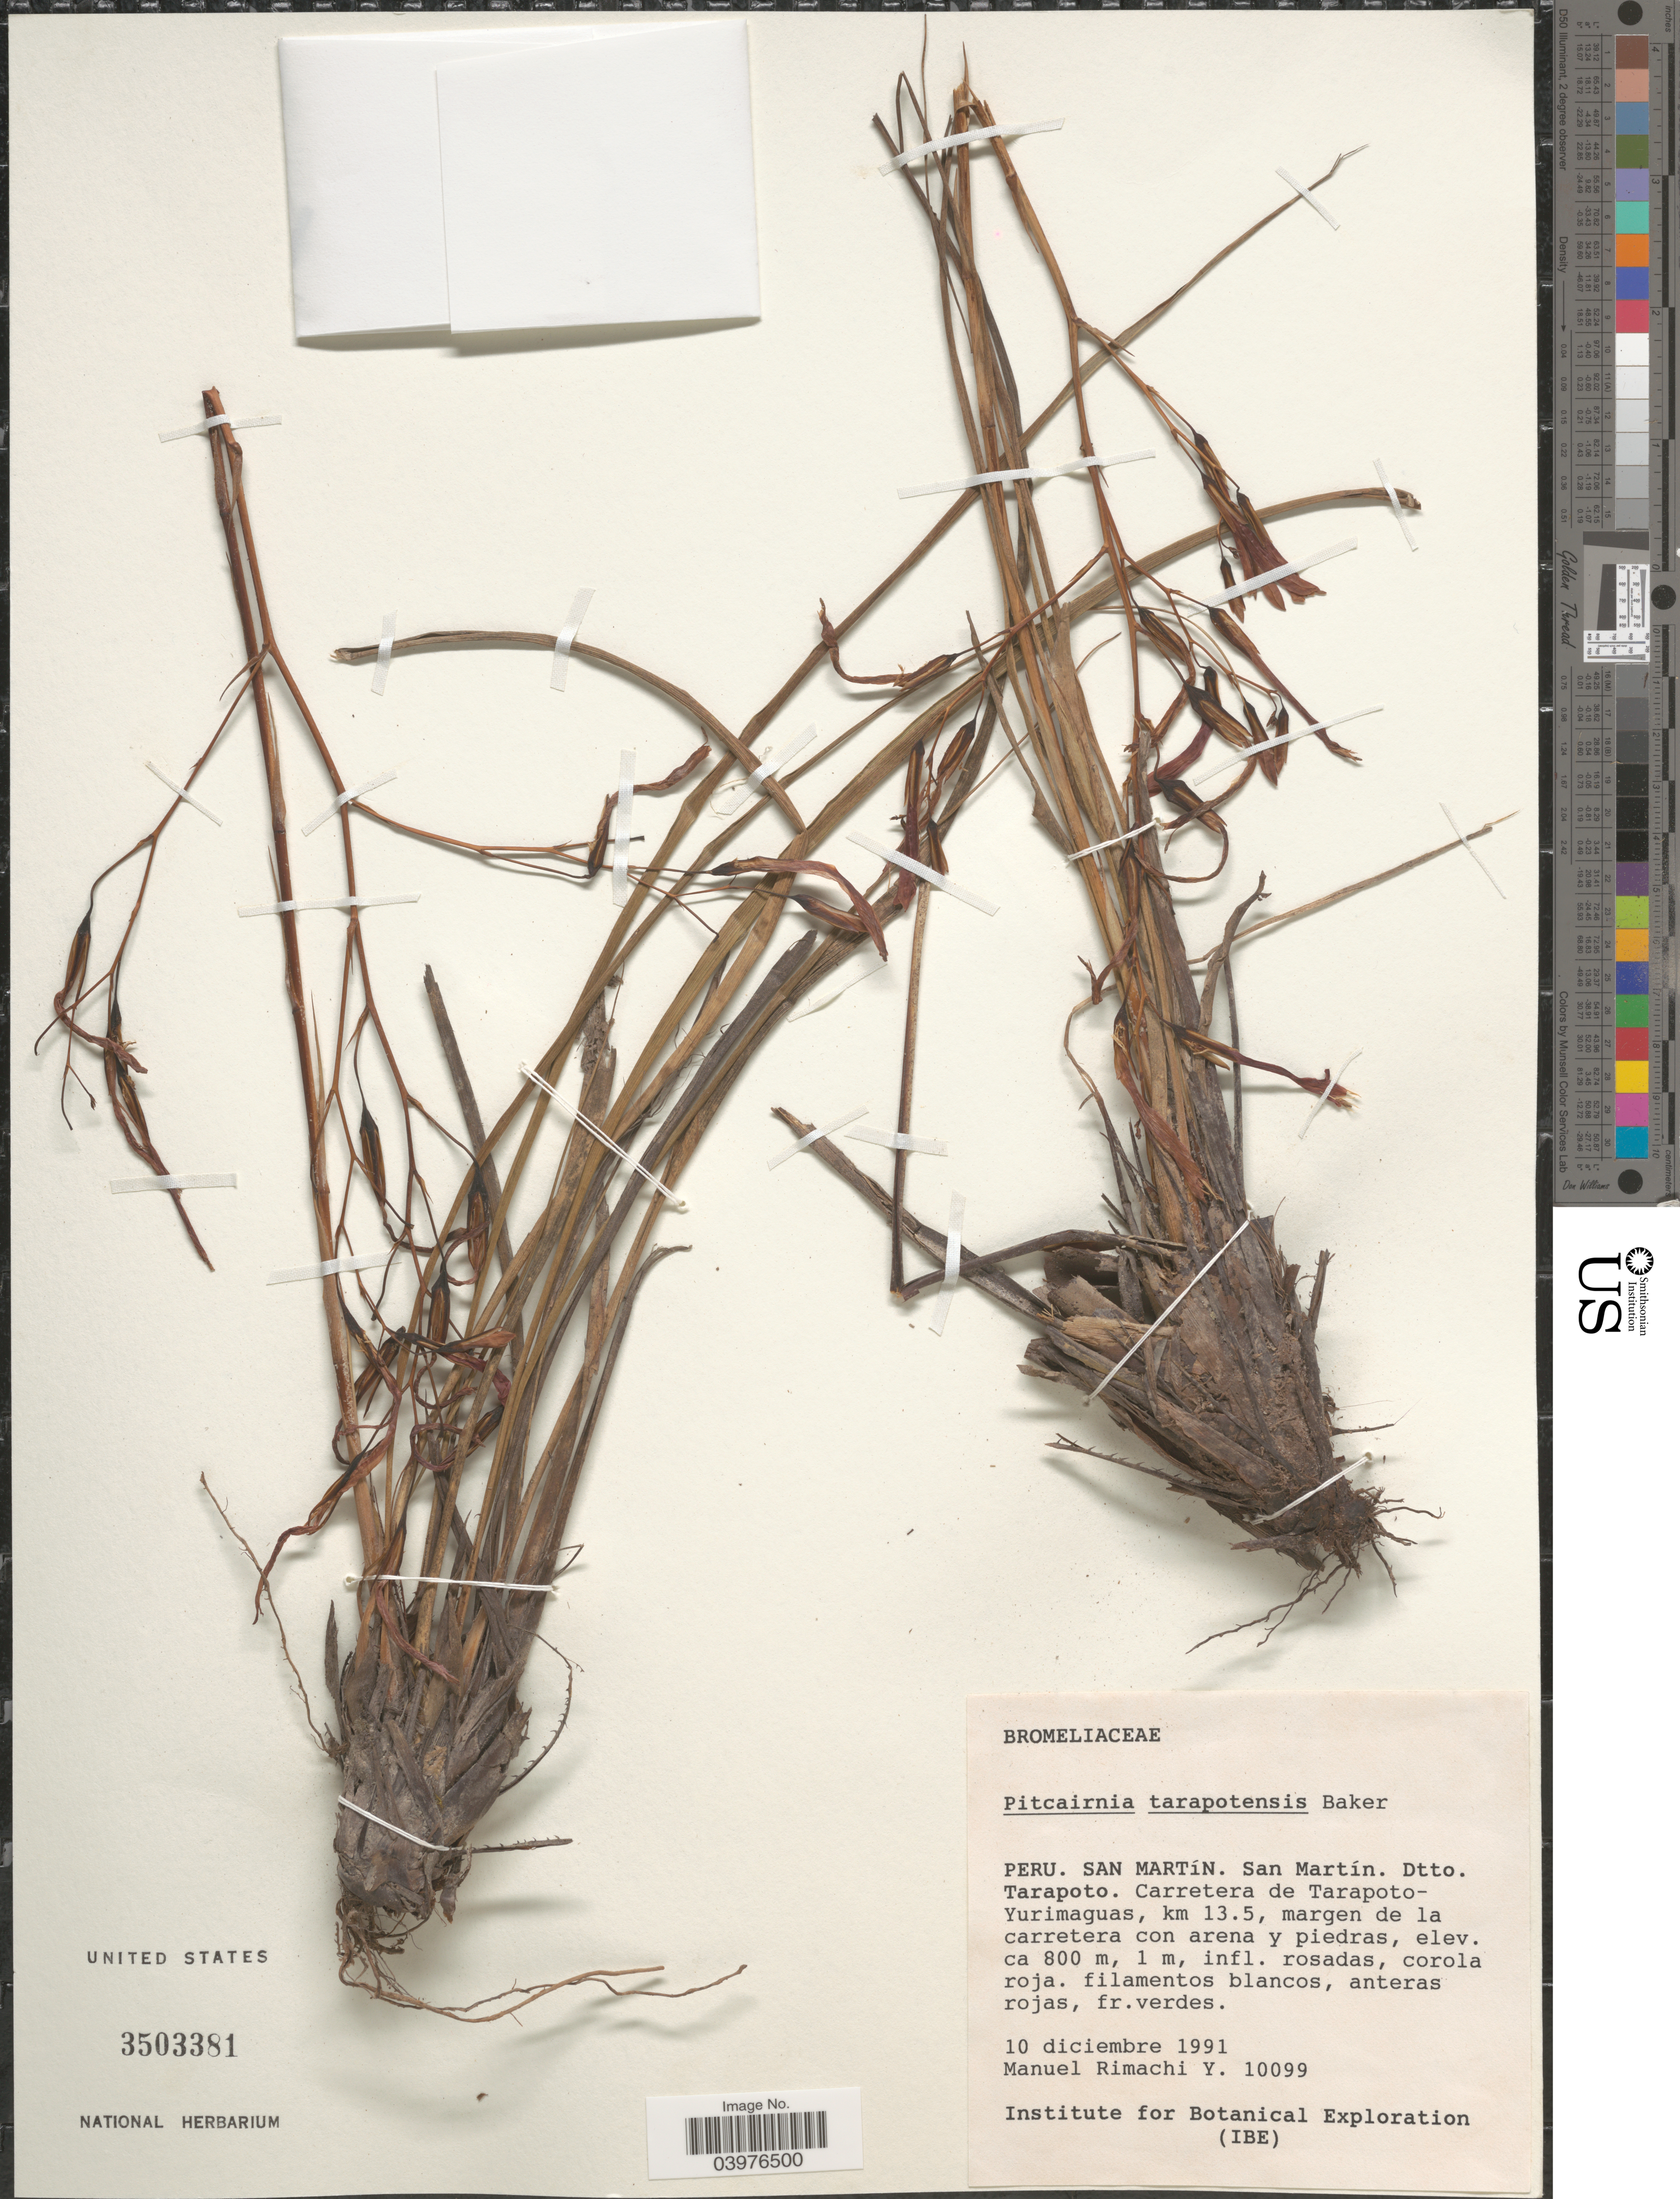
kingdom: Plantae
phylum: Tracheophyta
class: Liliopsida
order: Poales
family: Bromeliaceae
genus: Pitcairnia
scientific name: Pitcairnia tarapotensis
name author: Baker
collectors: M. Rimachi Y.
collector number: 10099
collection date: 1991-12-10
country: Peru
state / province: San Martín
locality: San Martin. Dtto. Tarapoto. Carretera de Tarapoto-Yurimaguas, km 13.5.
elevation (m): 800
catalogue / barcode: US 3503381